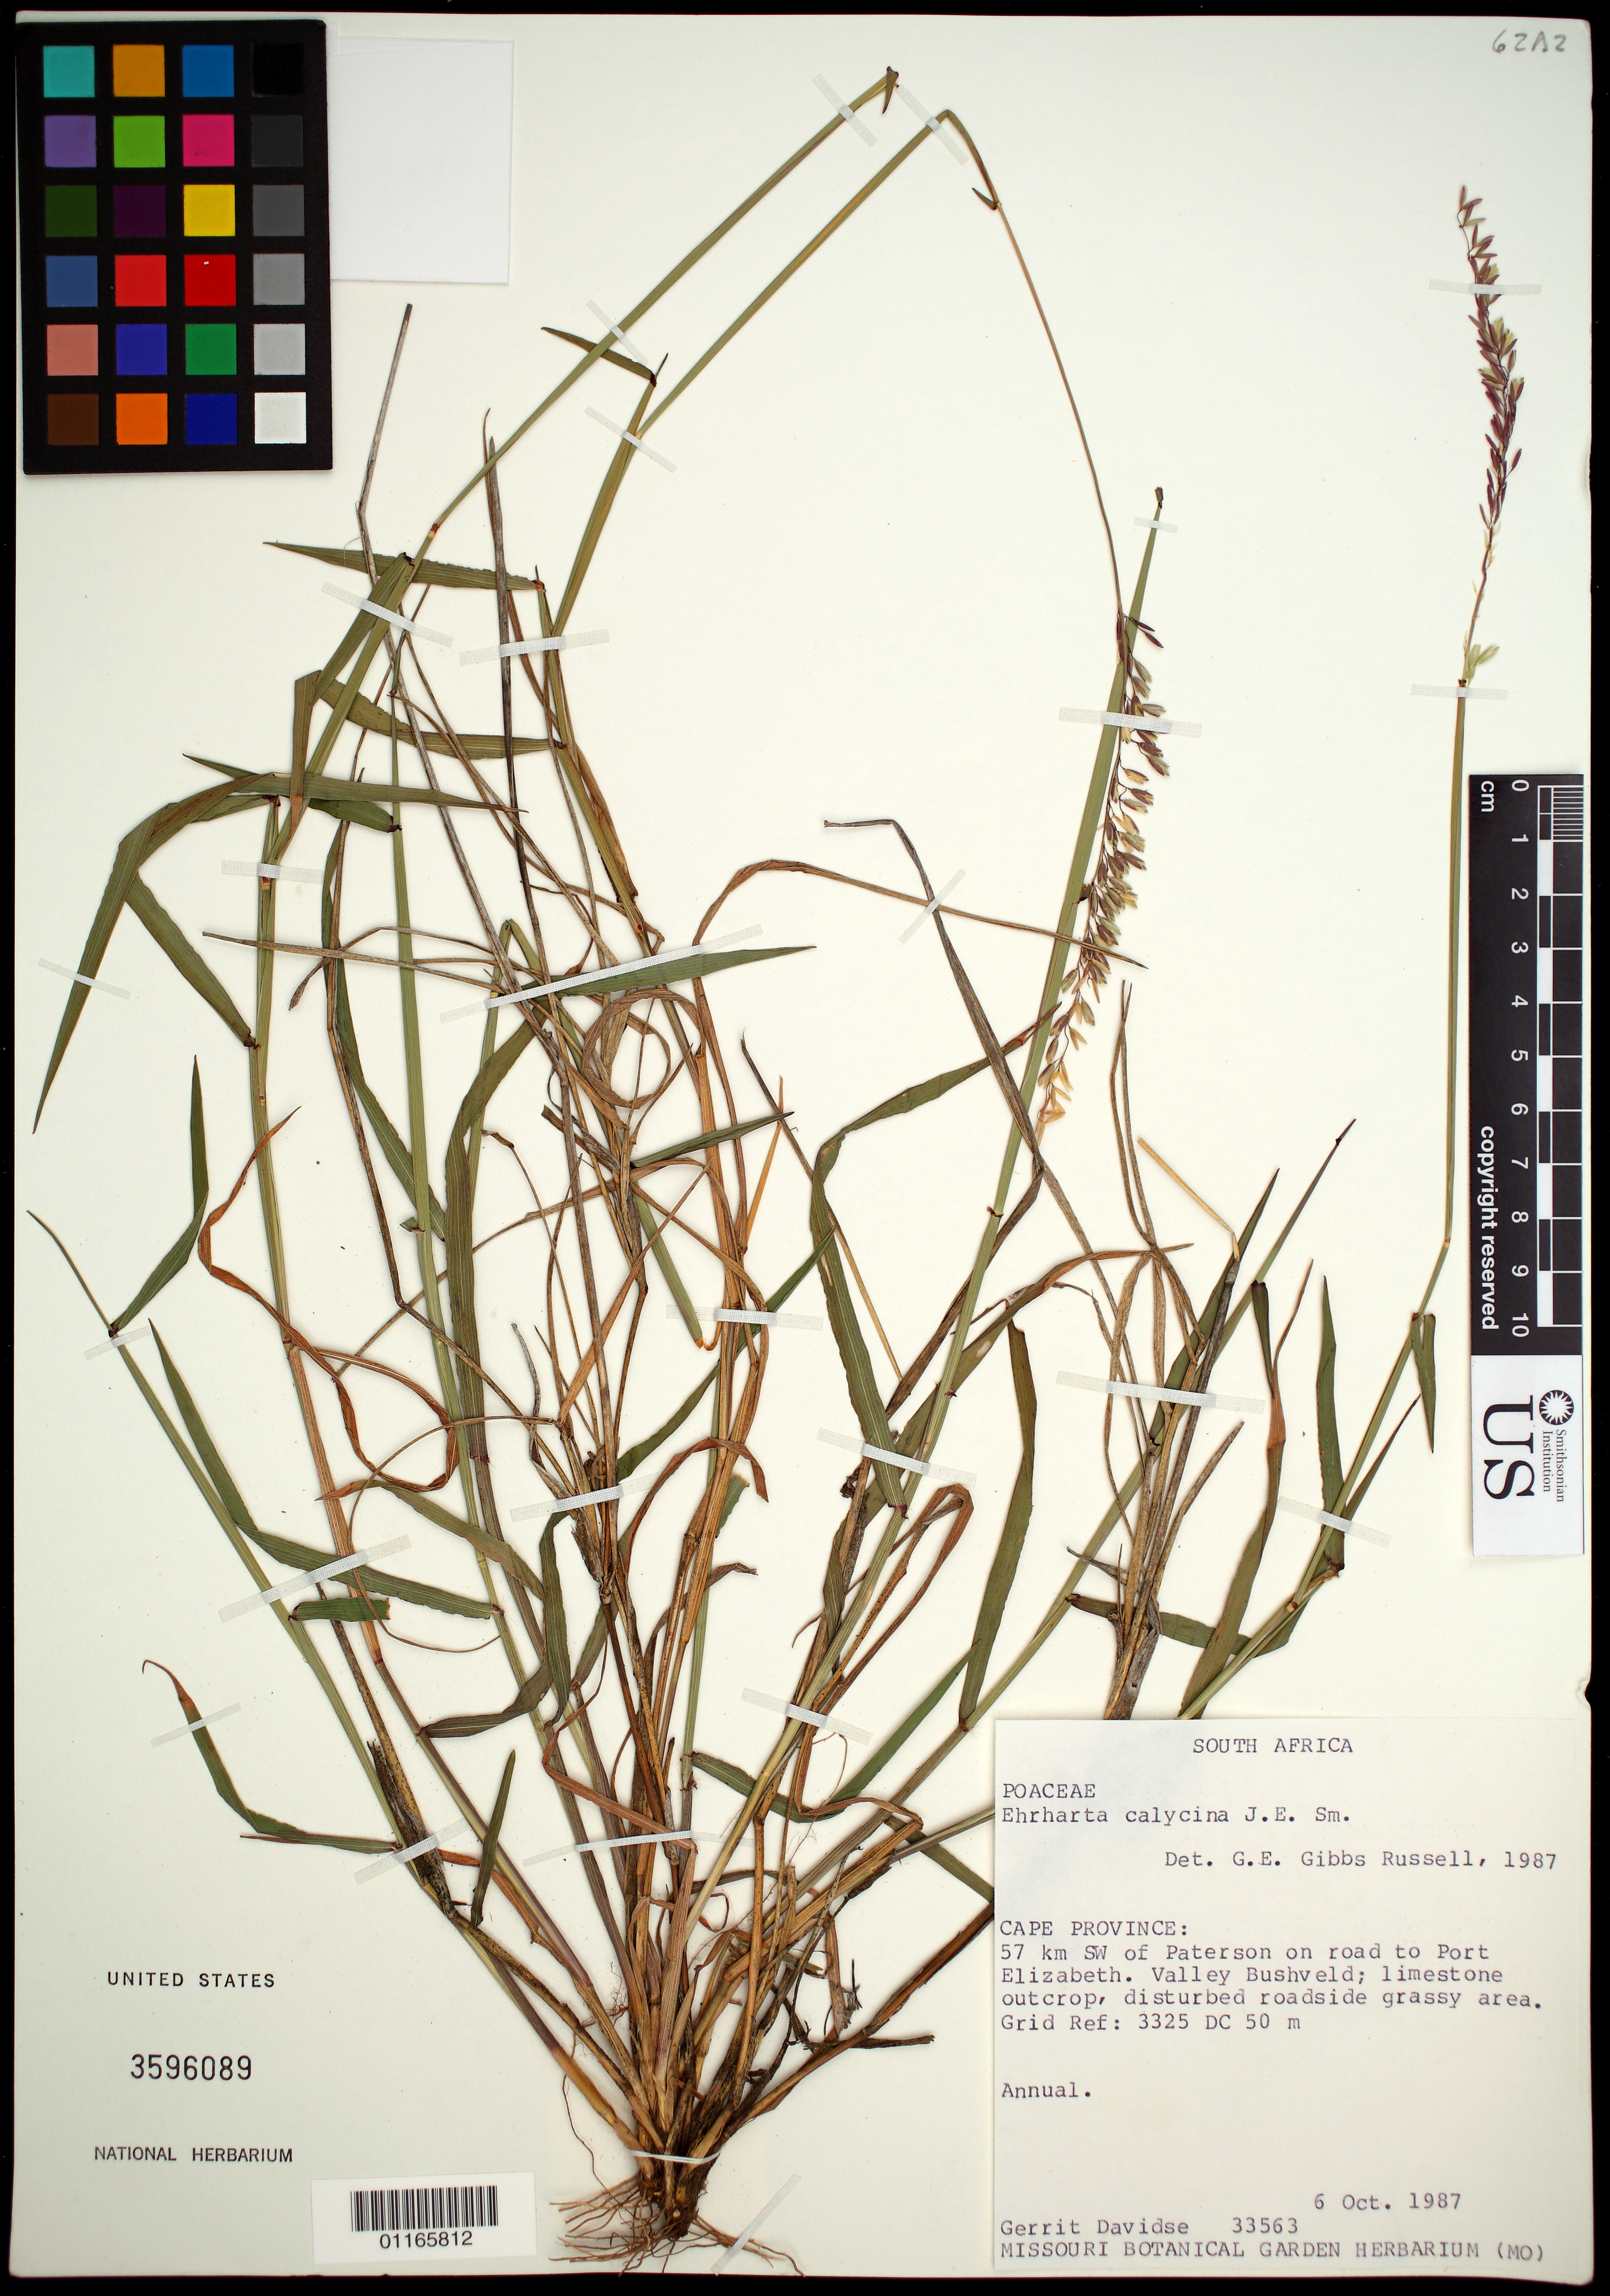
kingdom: Plantae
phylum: Tracheophyta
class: Liliopsida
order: Poales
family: Poaceae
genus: Ehrharta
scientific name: Ehrharta calycina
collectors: G. Davidse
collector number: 33563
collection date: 1987-10-06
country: South Africa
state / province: Eastern Cape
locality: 57 km SW of Paterson on road to Port Elizabeth.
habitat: Valley Bushveld; limestone outcrop; disturbed roadside grassy area.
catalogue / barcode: US 3596089